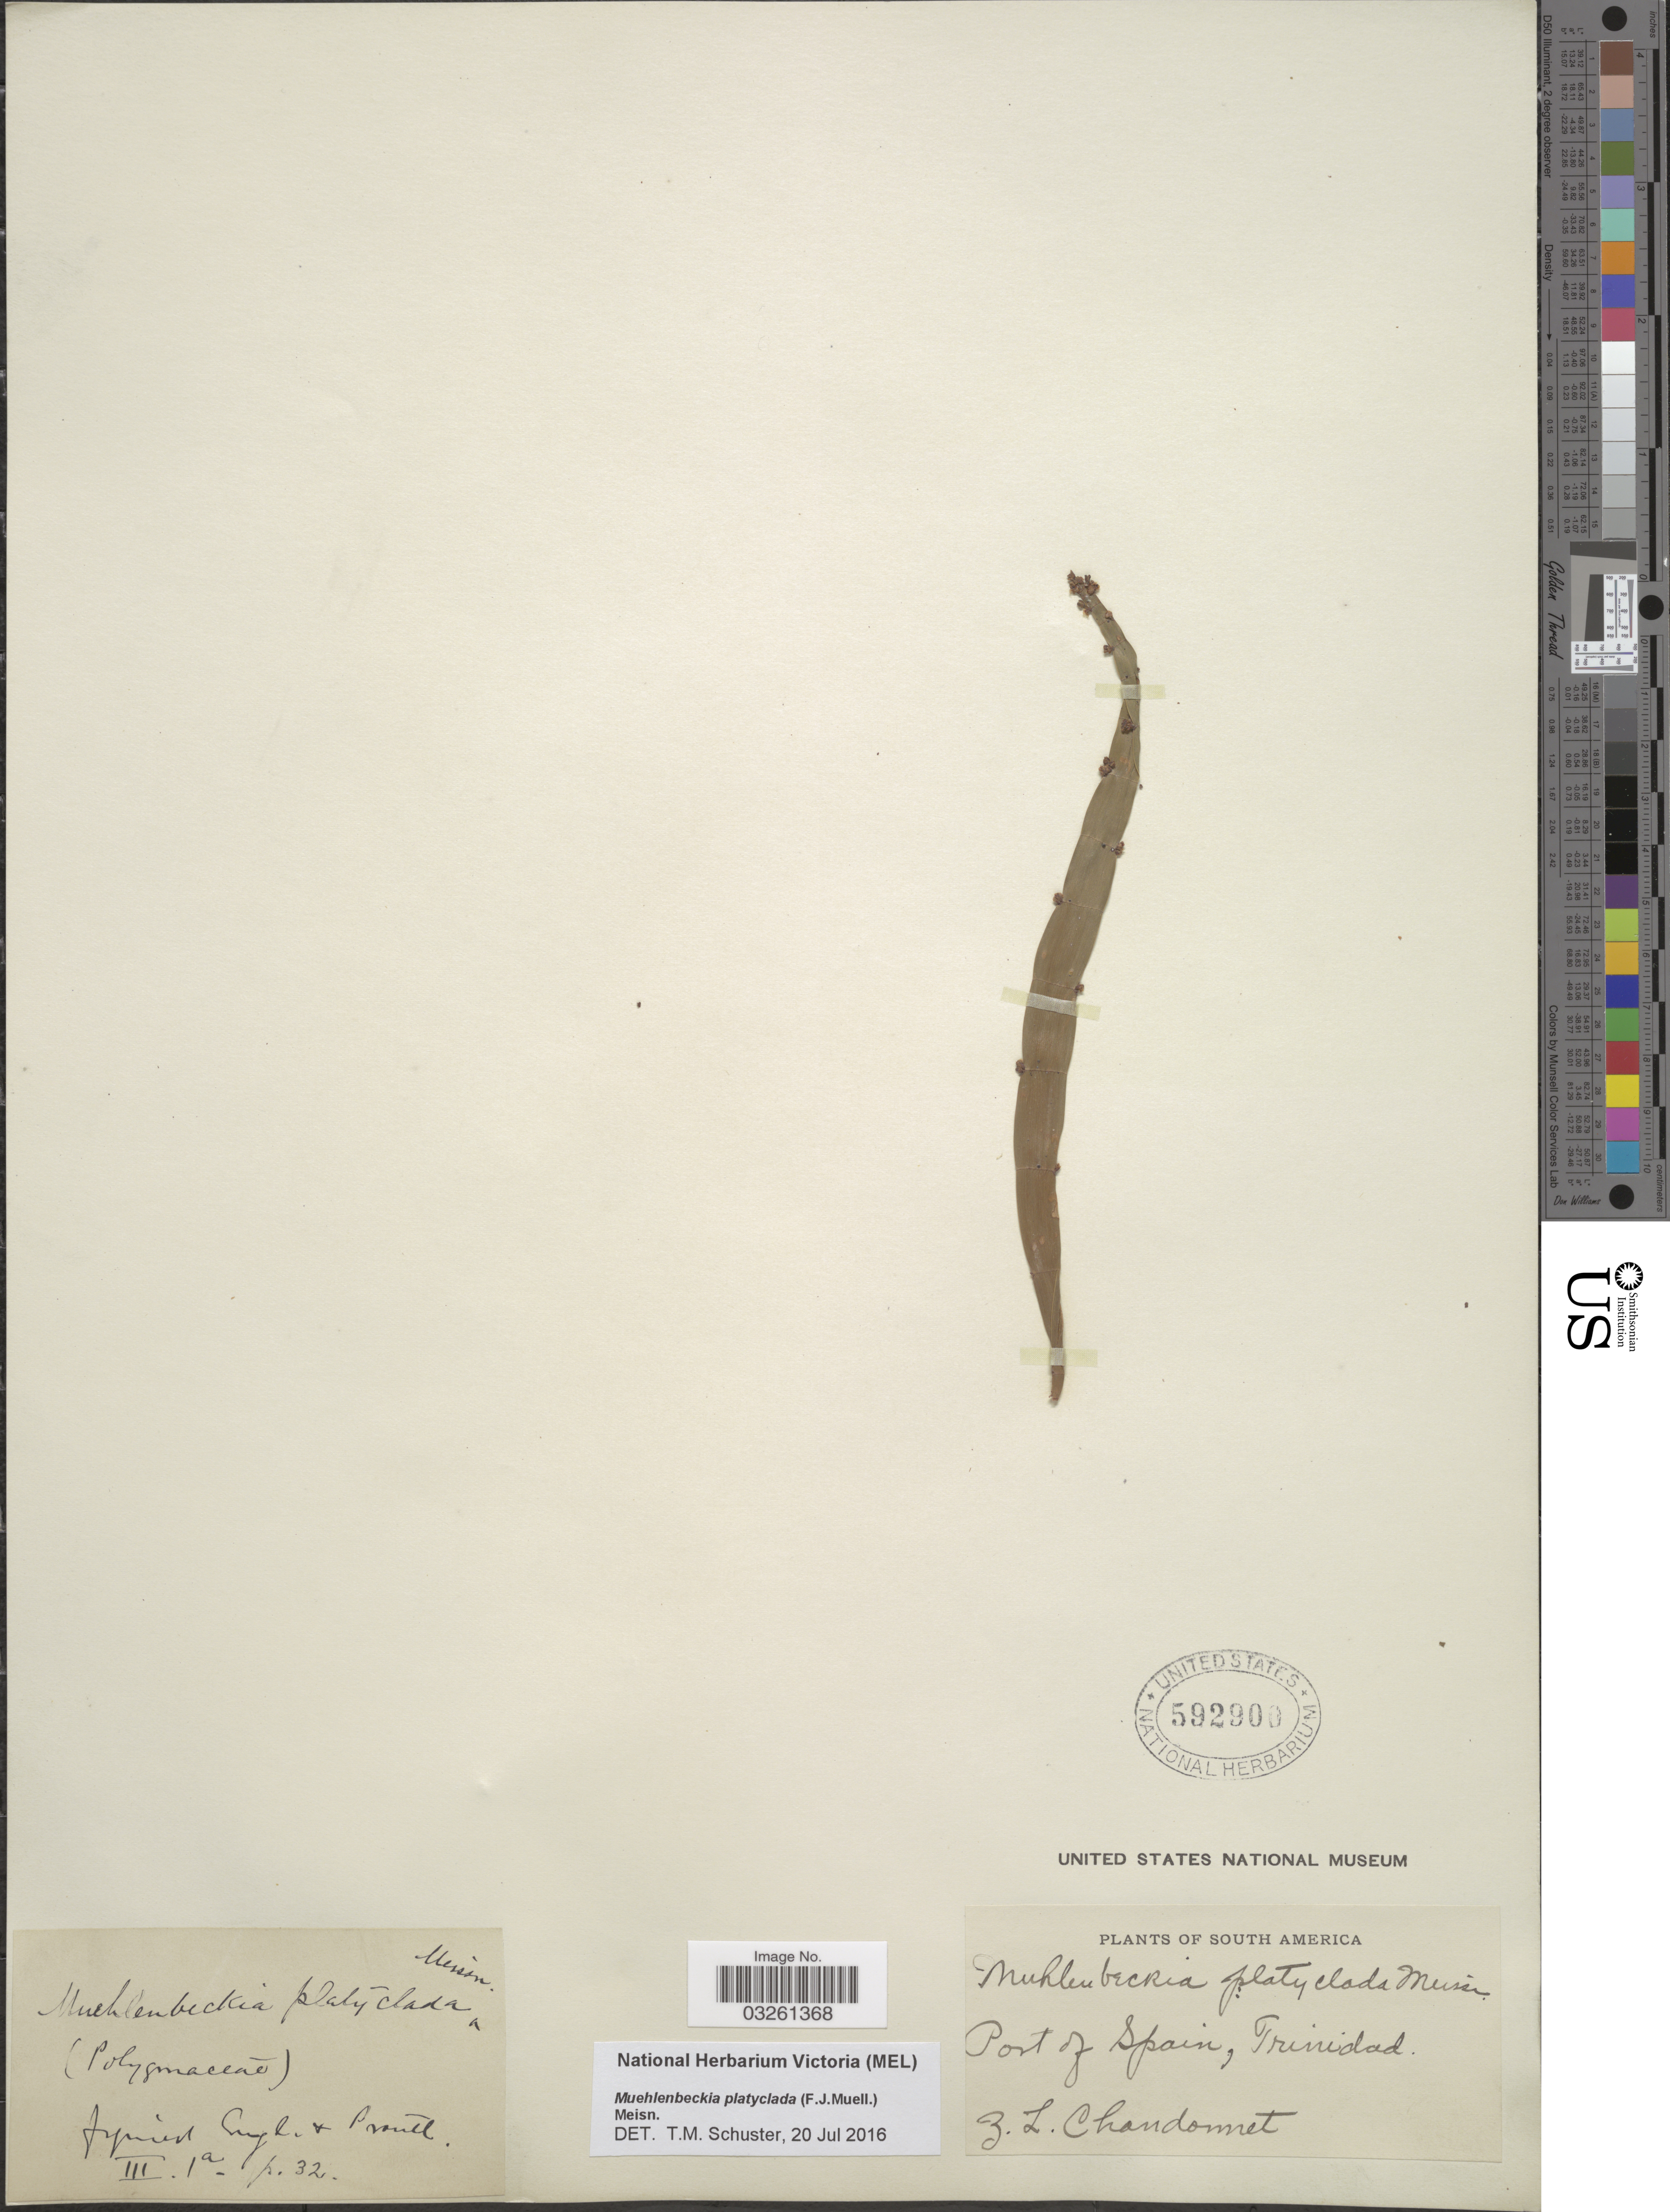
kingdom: Plantae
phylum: Tracheophyta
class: Magnoliopsida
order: Caryophyllales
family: Polygonaceae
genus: Muehlenbeckia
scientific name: Muehlenbeckia platyclada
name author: (F. Muell.) Meisn.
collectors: Z. Chandonnet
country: Trinidad and Tobago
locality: Port of Spain, Trinidad.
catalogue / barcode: US 592900